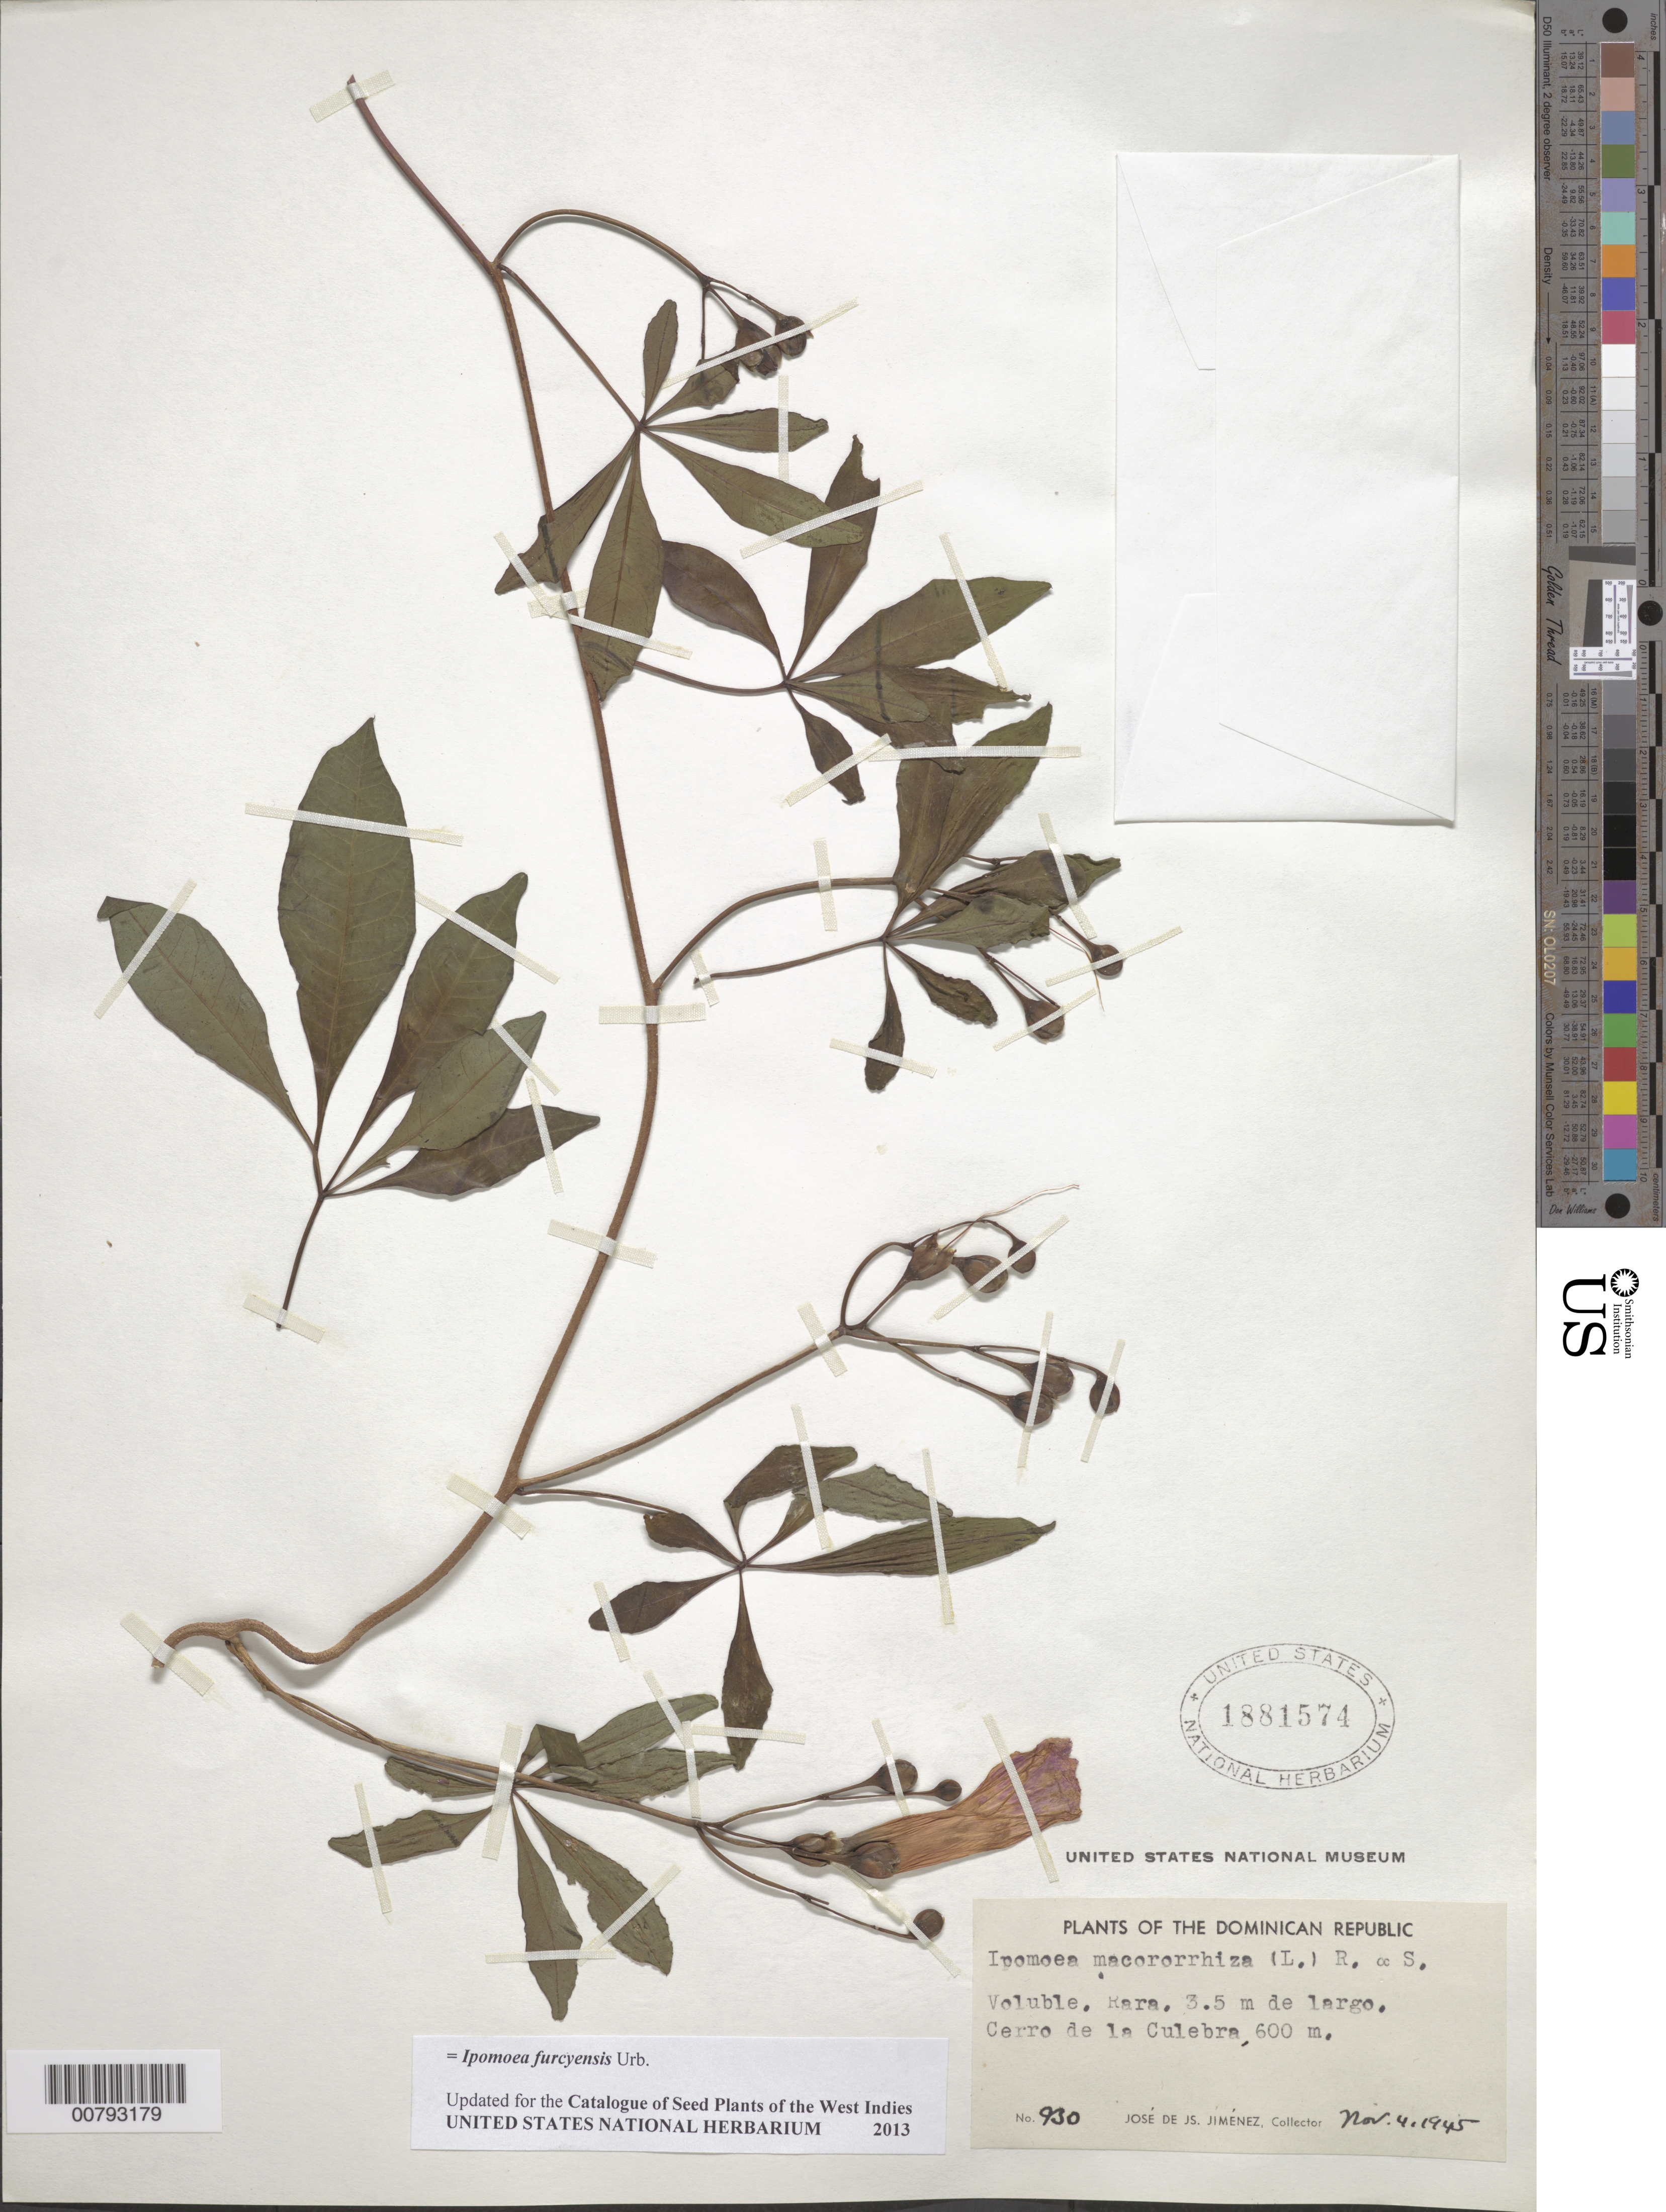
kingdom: Plantae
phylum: Tracheophyta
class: Magnoliopsida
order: Solanales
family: Convolvulaceae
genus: Ipomoea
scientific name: Ipomoea furcyensis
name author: Urb.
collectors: J. J. Jiménez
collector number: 930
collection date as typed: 04 Nov 1945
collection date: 1945-11-04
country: Dominican Republic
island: Hispaniola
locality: De La Culebra Hill.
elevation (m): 600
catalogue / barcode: US 1881574